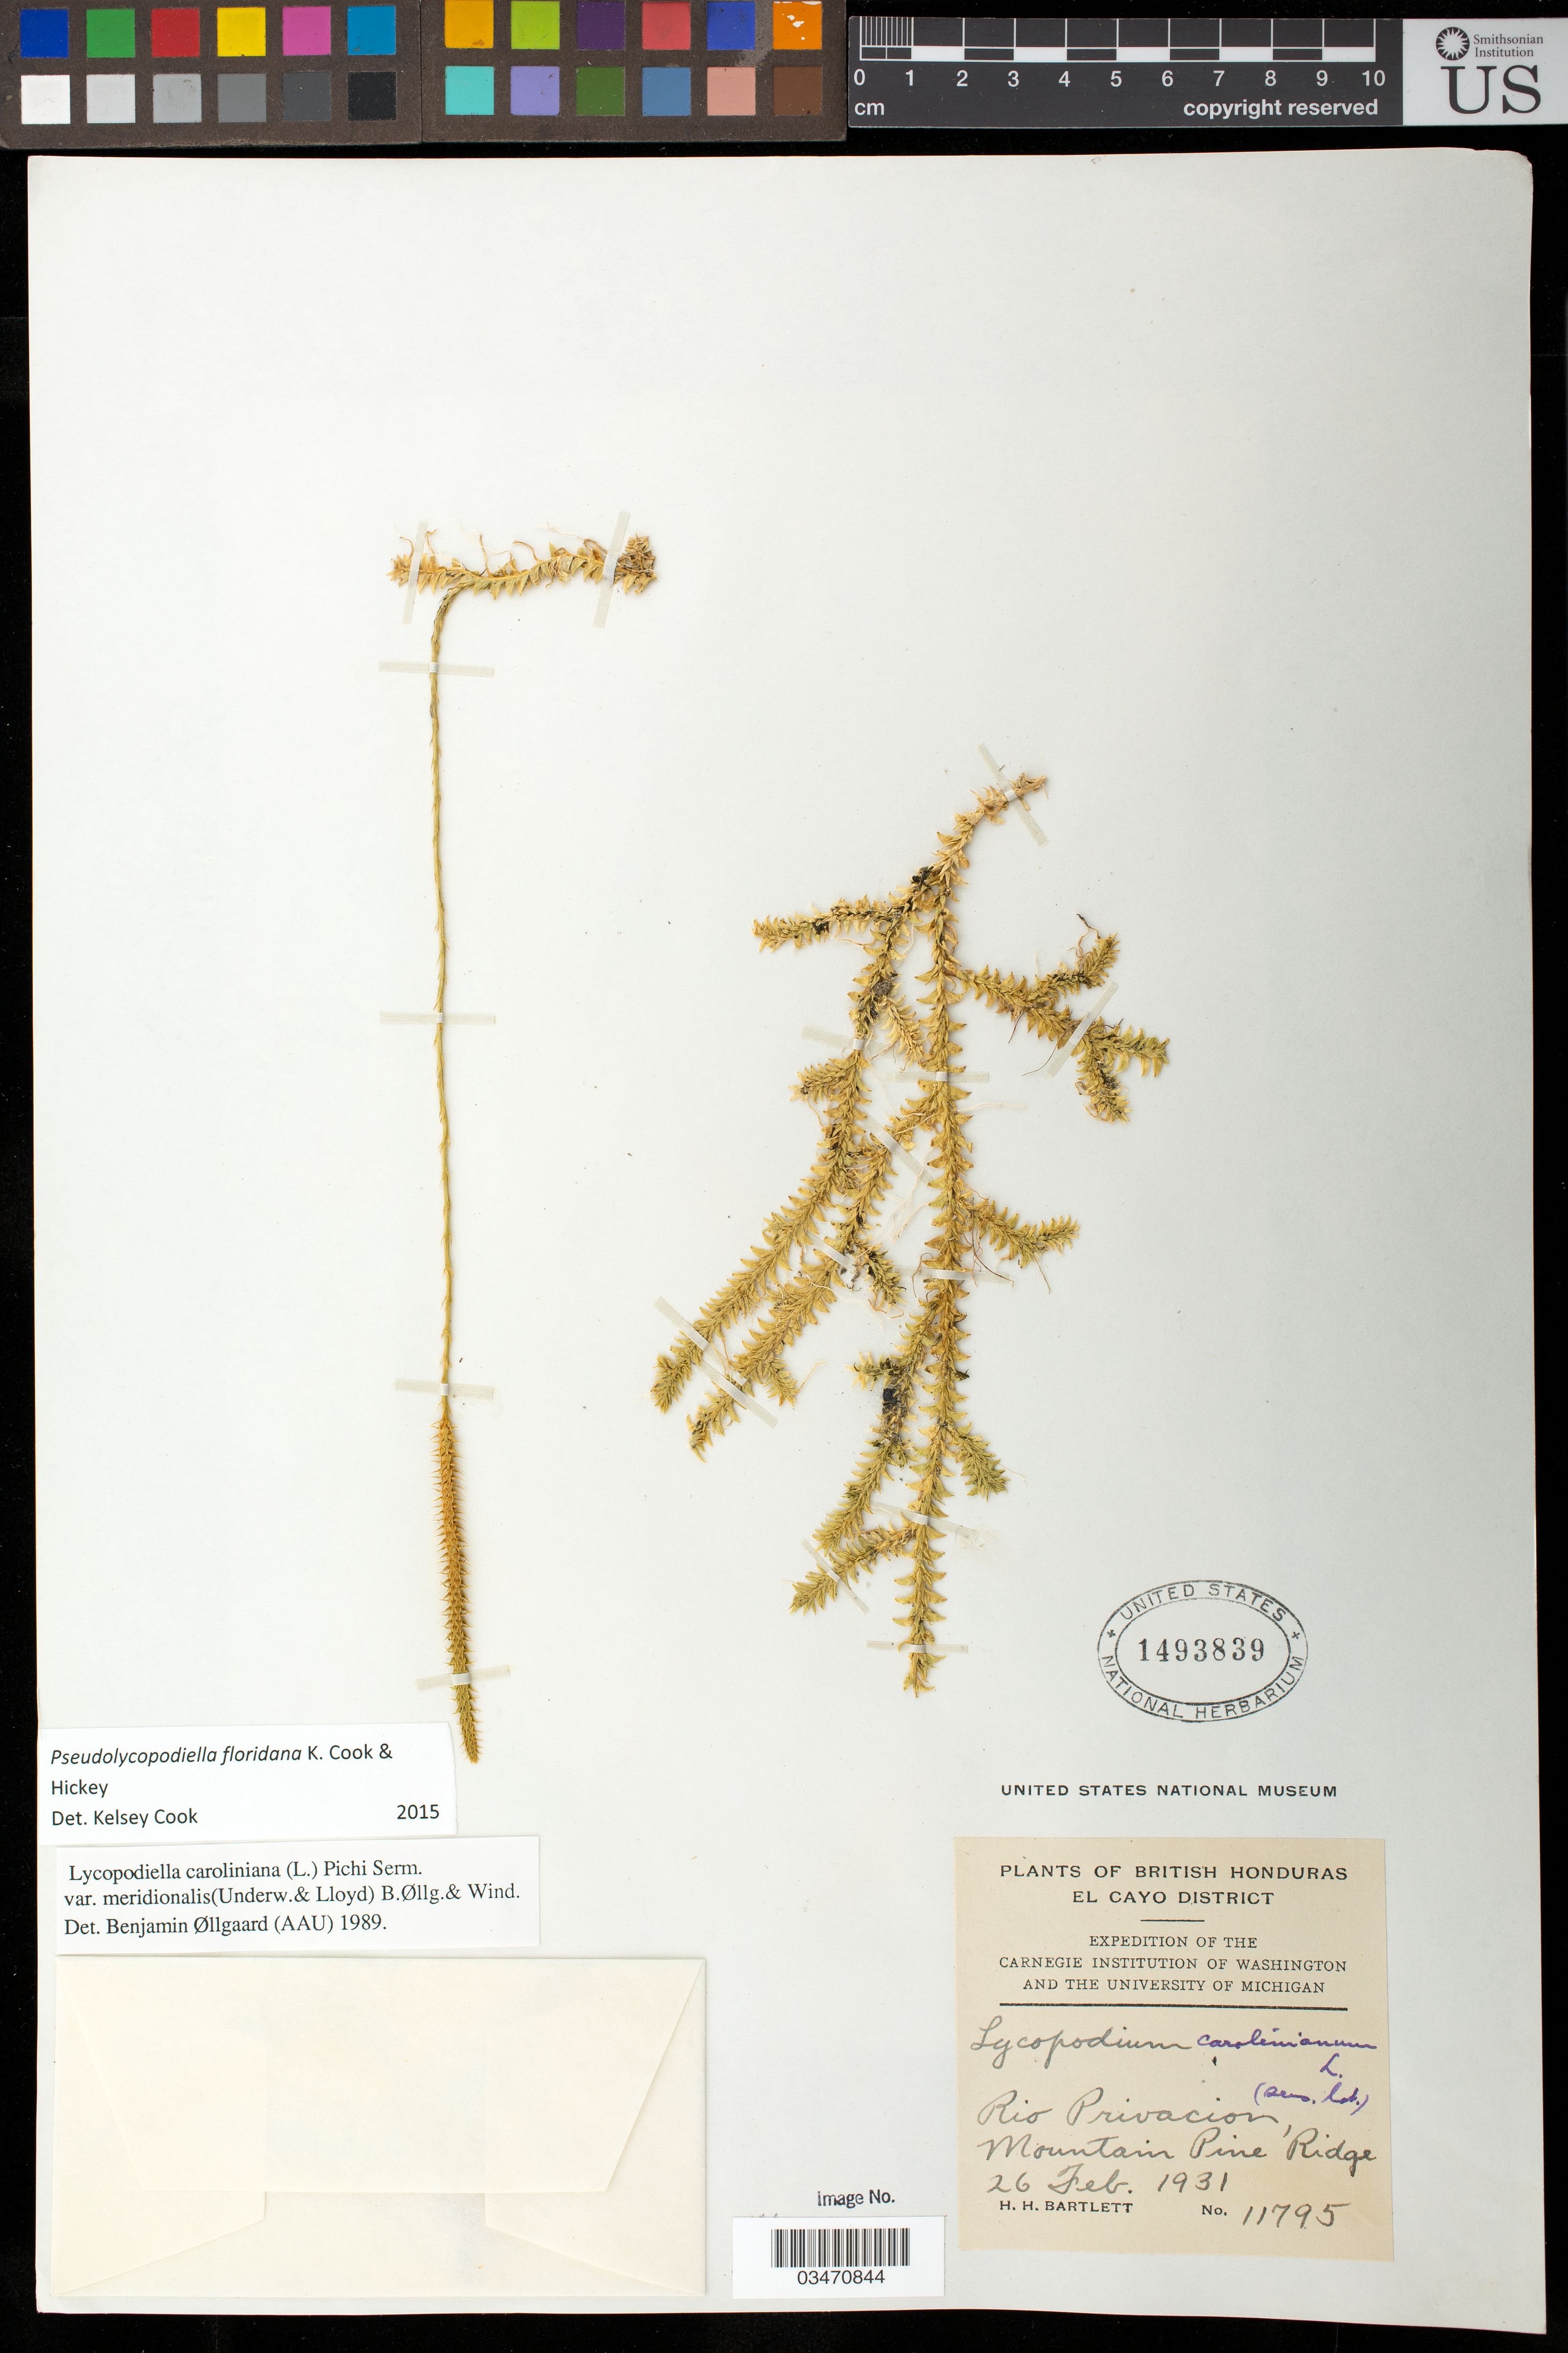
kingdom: Plantae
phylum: Tracheophyta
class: Lycopodiopsida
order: Lycopodiales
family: Lycopodiaceae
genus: Pseudolycopodiella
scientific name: Pseudolycopodiella floridanum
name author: K. Cook & Hickey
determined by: Cook, K.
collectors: H. H. Bartlett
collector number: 11795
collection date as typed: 26 Feb 1931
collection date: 1931-02-26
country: Belize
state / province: Cayo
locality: Rio Privacion, Mountain Pine Ridge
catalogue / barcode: US 1493839